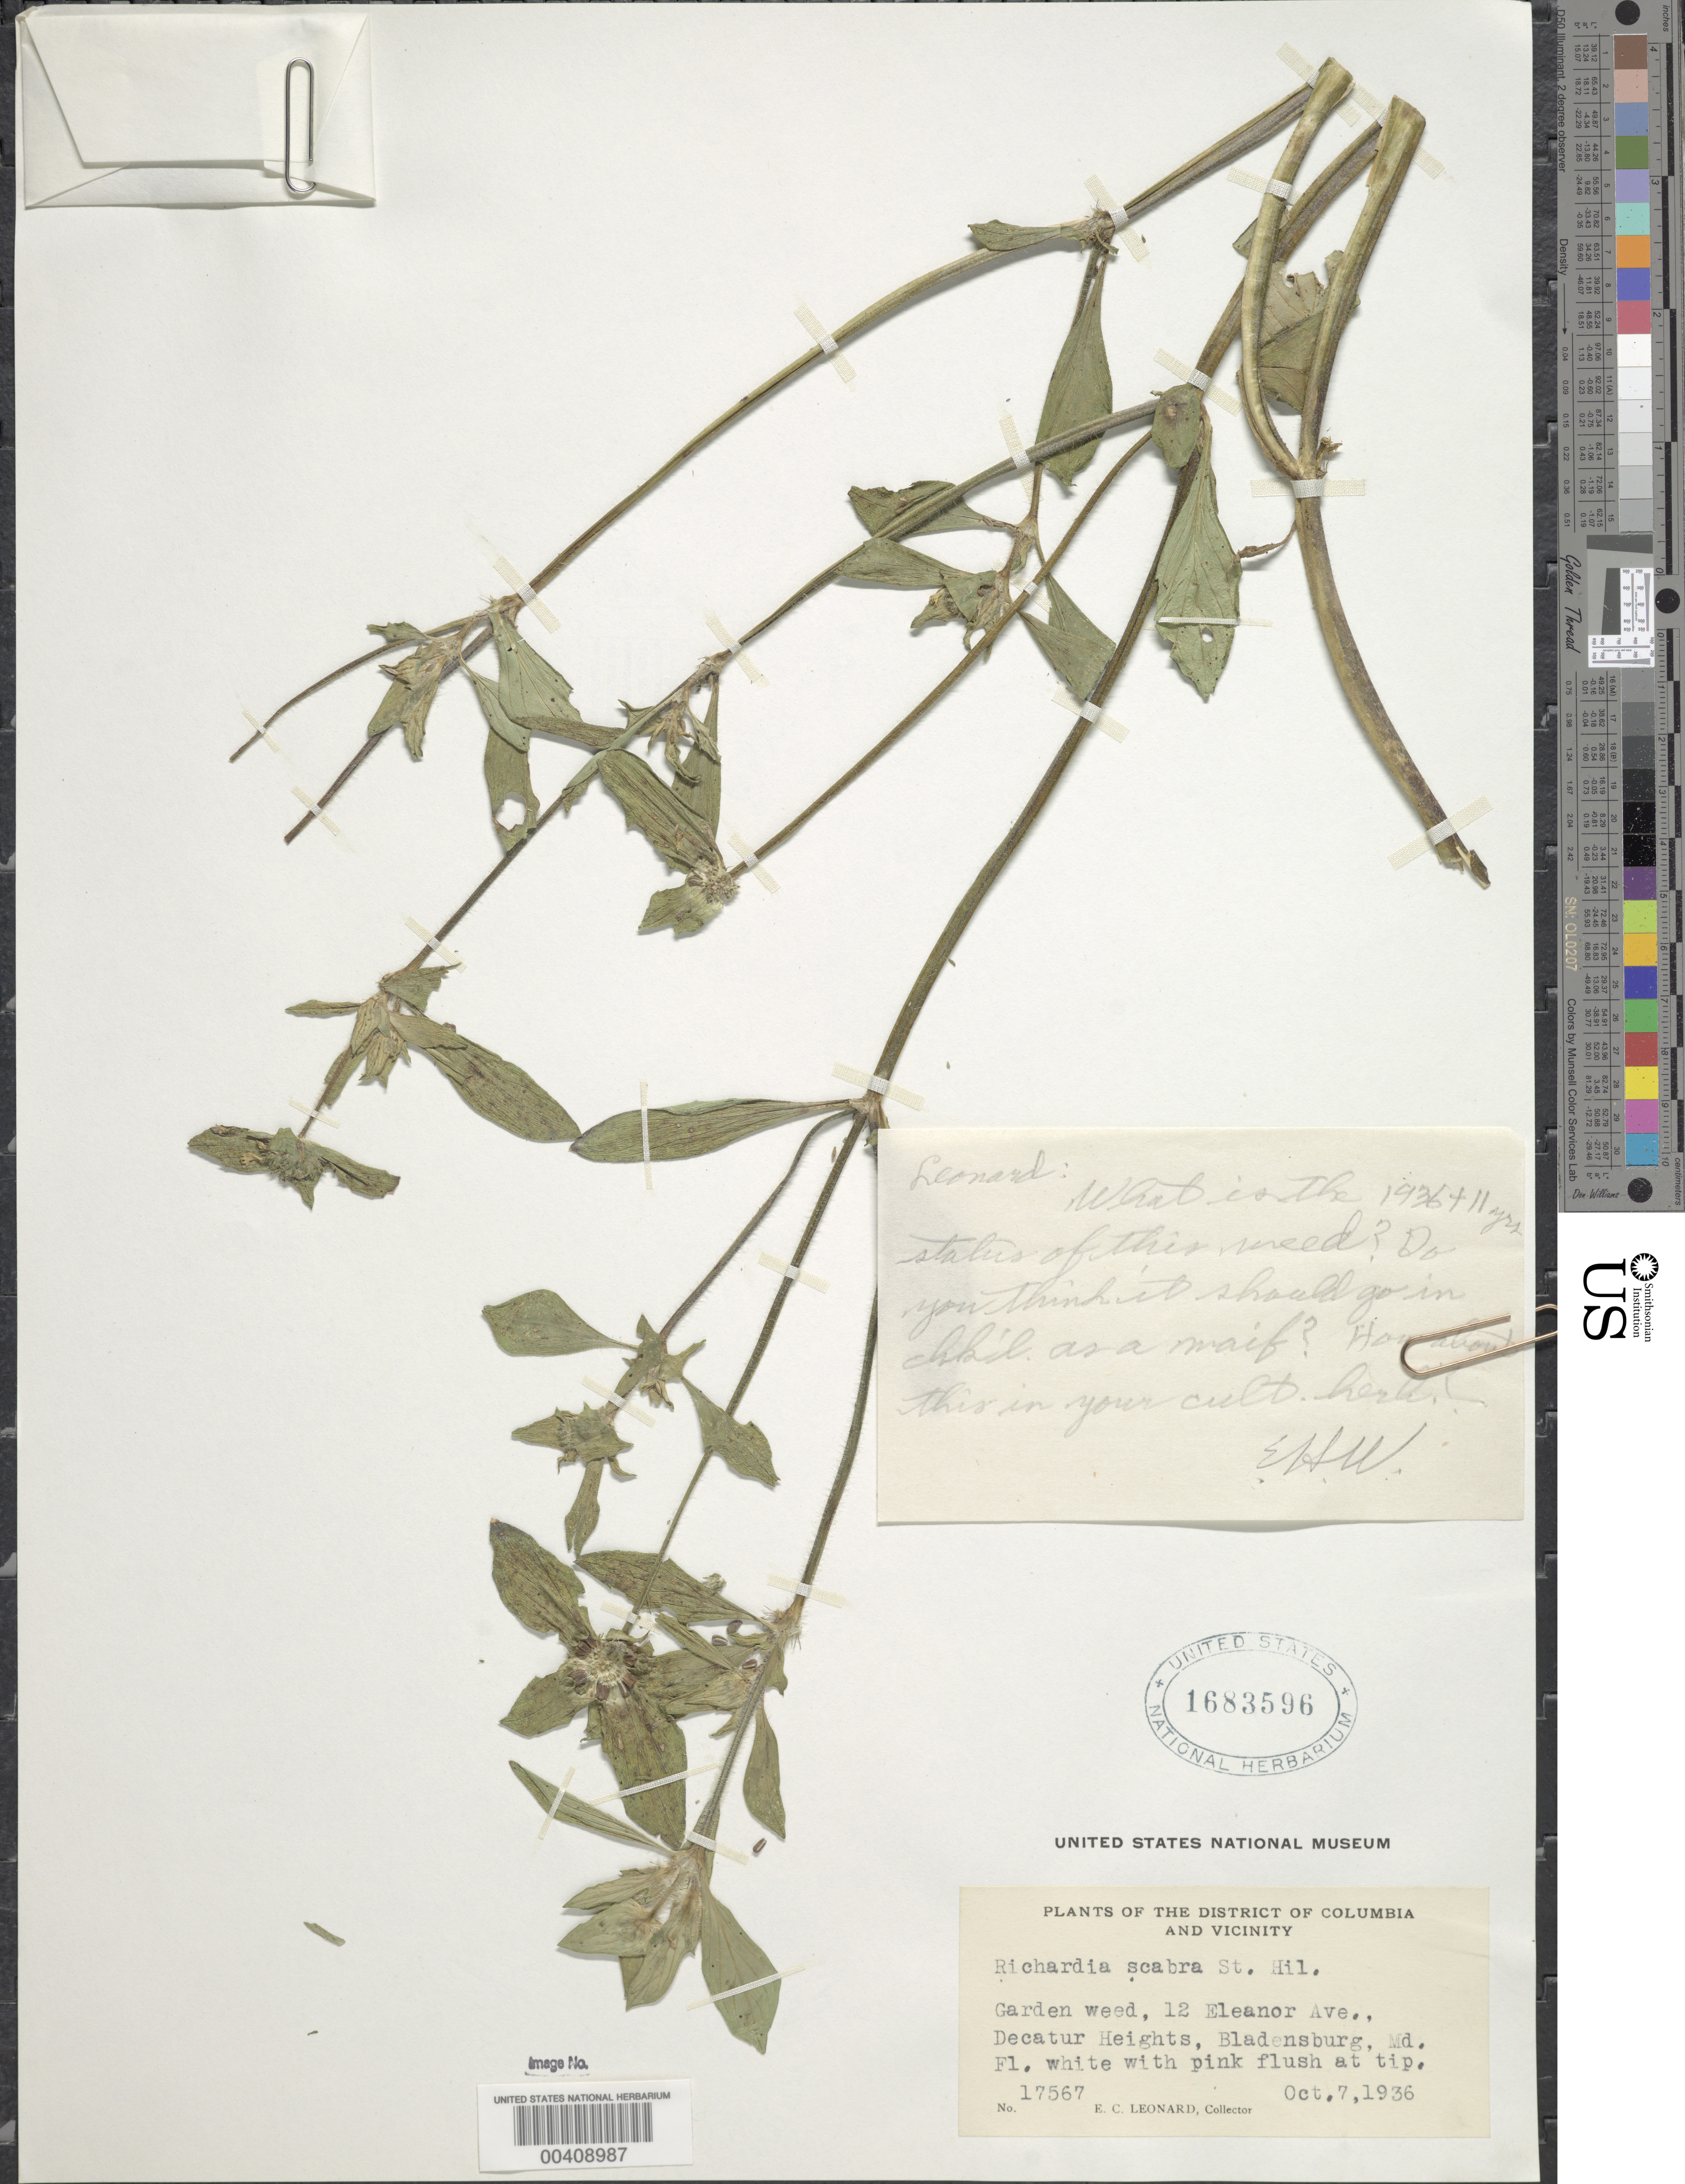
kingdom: Plantae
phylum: Tracheophyta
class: Magnoliopsida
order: Gentianales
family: Rubiaceae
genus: Richardia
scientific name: Richardia scabra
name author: L.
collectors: E. C. Leonard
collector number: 17567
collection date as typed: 07 Oct 1936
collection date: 1936-10-07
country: United States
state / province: Maryland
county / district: Prince George's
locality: Bladensburg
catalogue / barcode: US 1683596